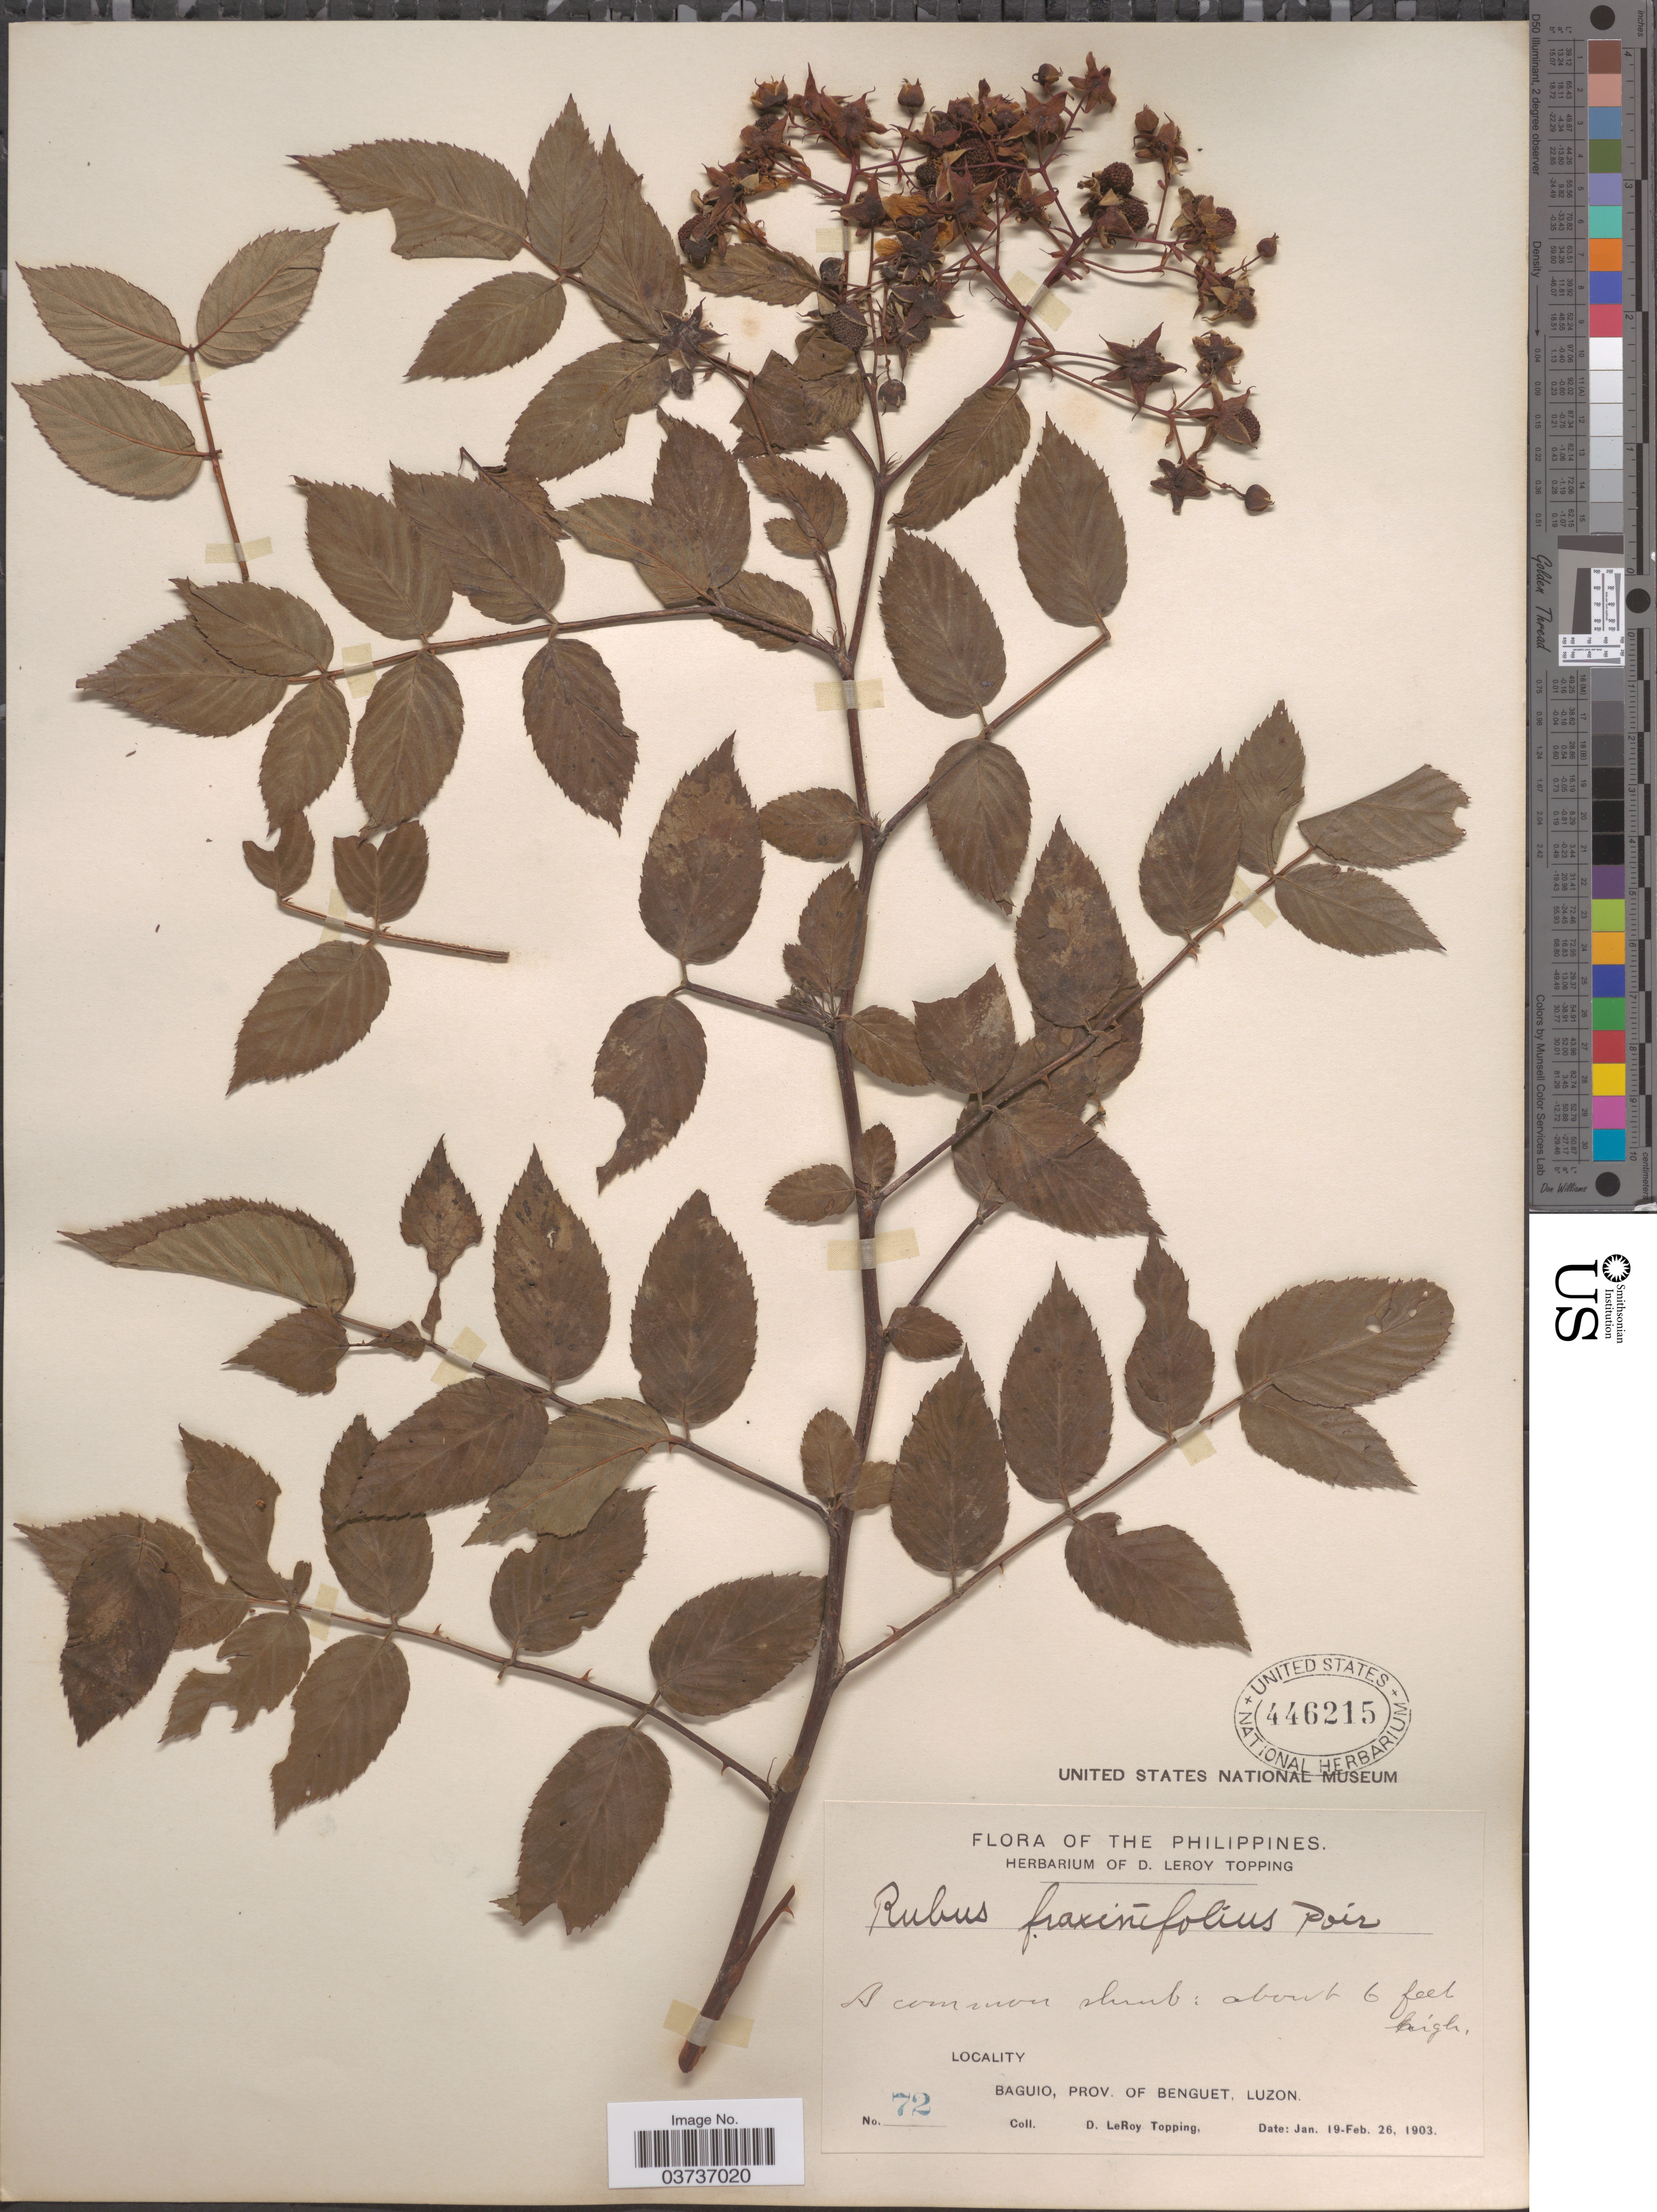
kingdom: Plantae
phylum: Tracheophyta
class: Magnoliopsida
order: Rosales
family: Rosaceae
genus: Rubus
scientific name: Rubus fraxinifolius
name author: Hayata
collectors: D. L. Topping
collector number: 72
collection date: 1903-01-19/1903-02-26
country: Philippines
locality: Baguio, Prov. of Benguet, Luzon.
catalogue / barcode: US 446215